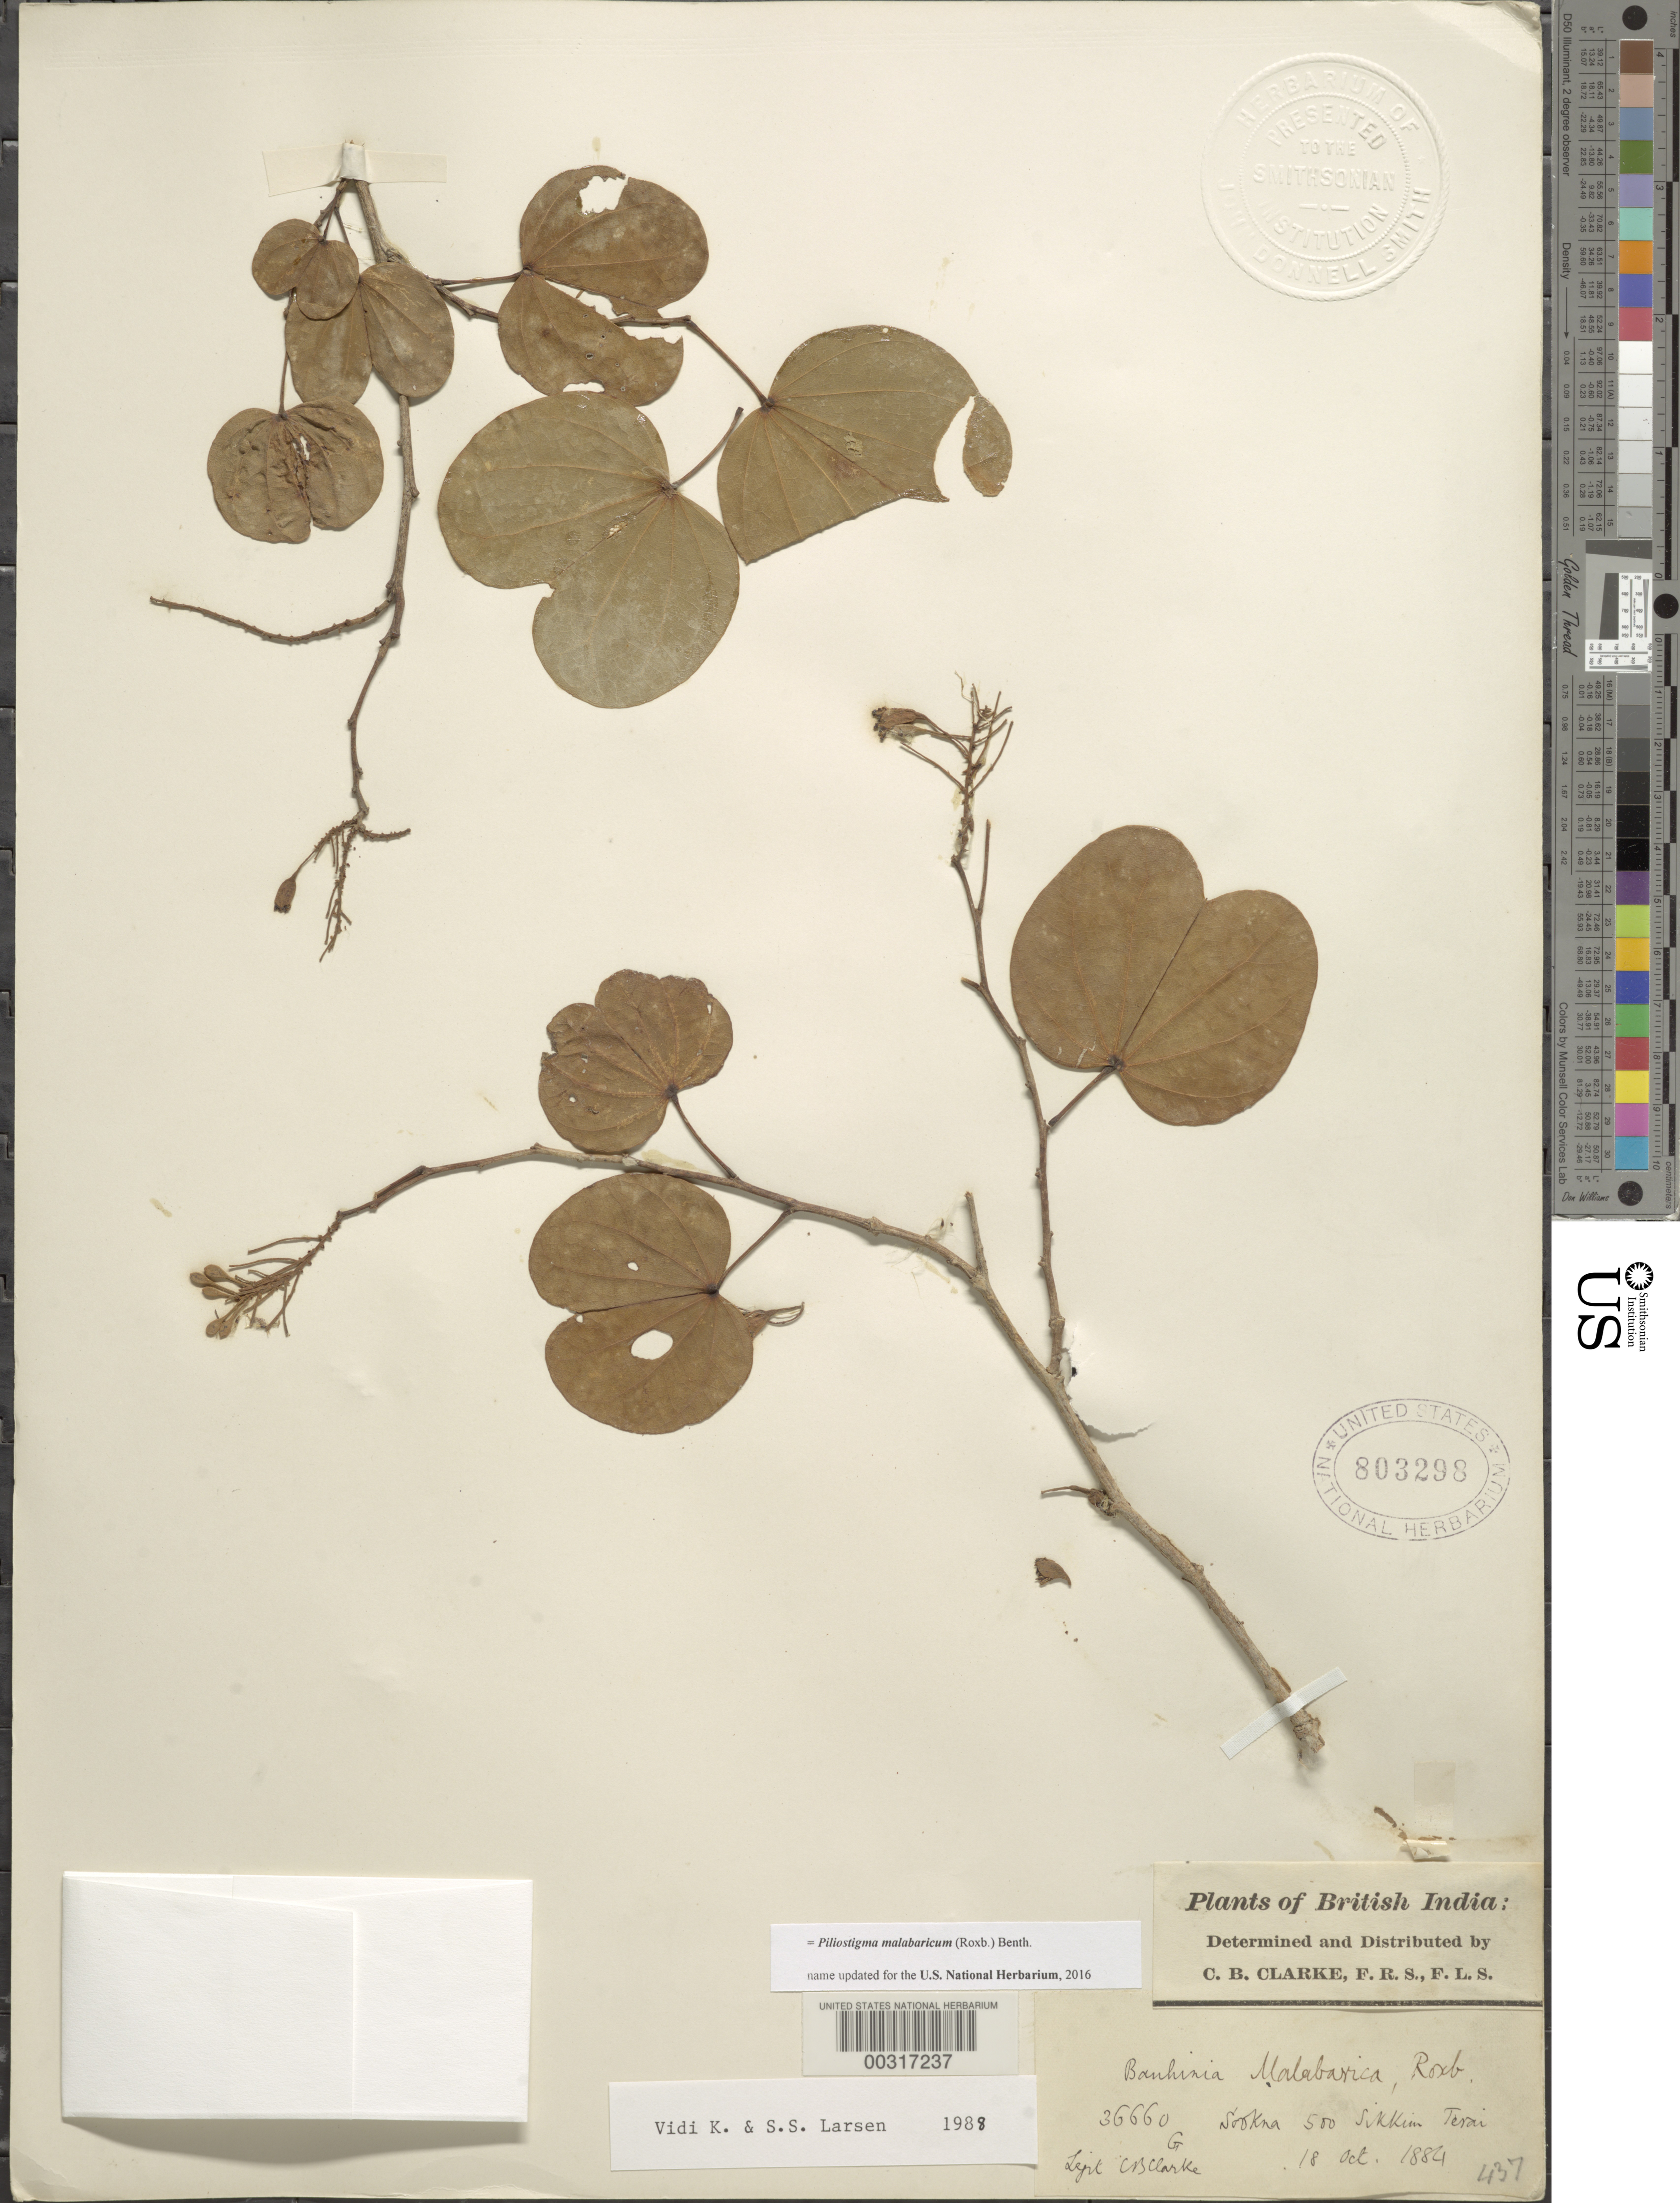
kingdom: Plantae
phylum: Tracheophyta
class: Magnoliopsida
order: Fabales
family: Fabaceae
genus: Piliostigma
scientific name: Piliostigma malabaricum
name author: (Roxb.) Benth.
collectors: C. B. Clarke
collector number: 36660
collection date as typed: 18 Oct 1884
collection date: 1884-10-18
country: India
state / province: Sikkim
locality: Sookna 500 terai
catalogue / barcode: US 803298